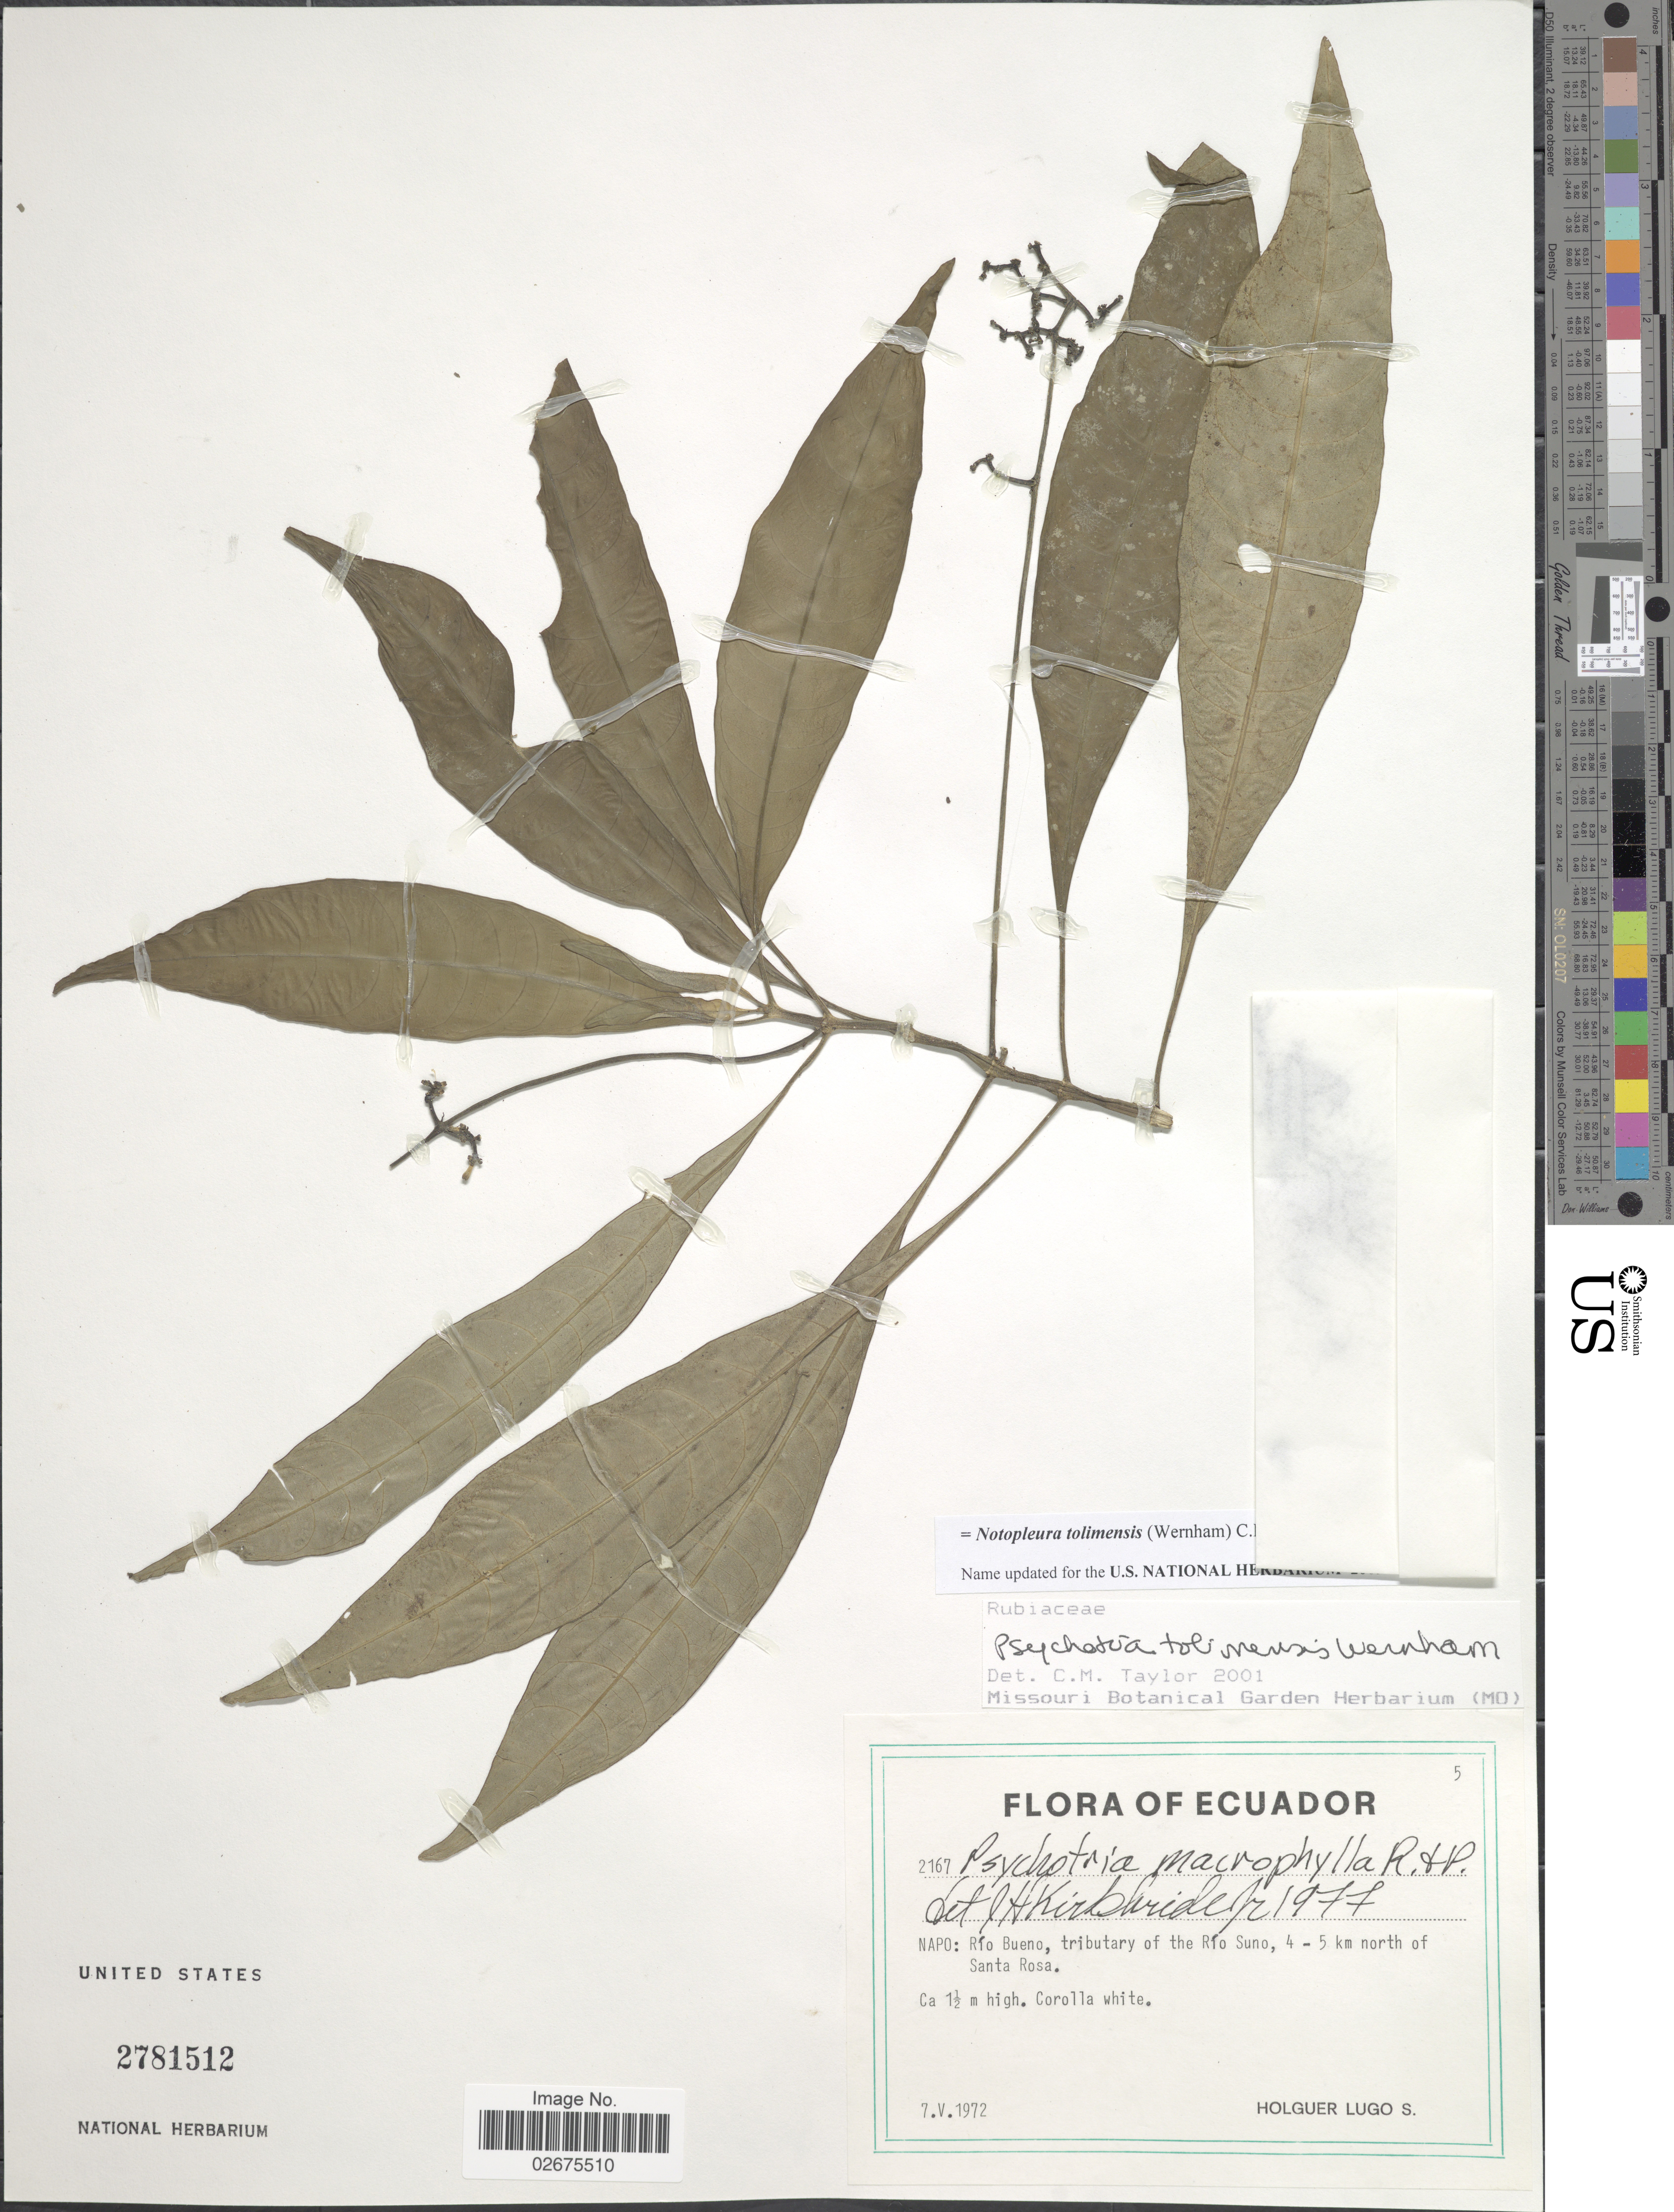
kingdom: Plantae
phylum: Tracheophyta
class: Magnoliopsida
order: Gentianales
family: Rubiaceae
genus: Notopleura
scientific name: Notopleura tolimensis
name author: (Wernham) C.M. Taylor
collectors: H. Lugo S.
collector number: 2167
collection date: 1972-05-07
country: Ecuador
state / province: Napo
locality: Rio Bueno, tributary of the Rio Suno, 4 - 5 km north of Santa Rosa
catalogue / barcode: US 2781512